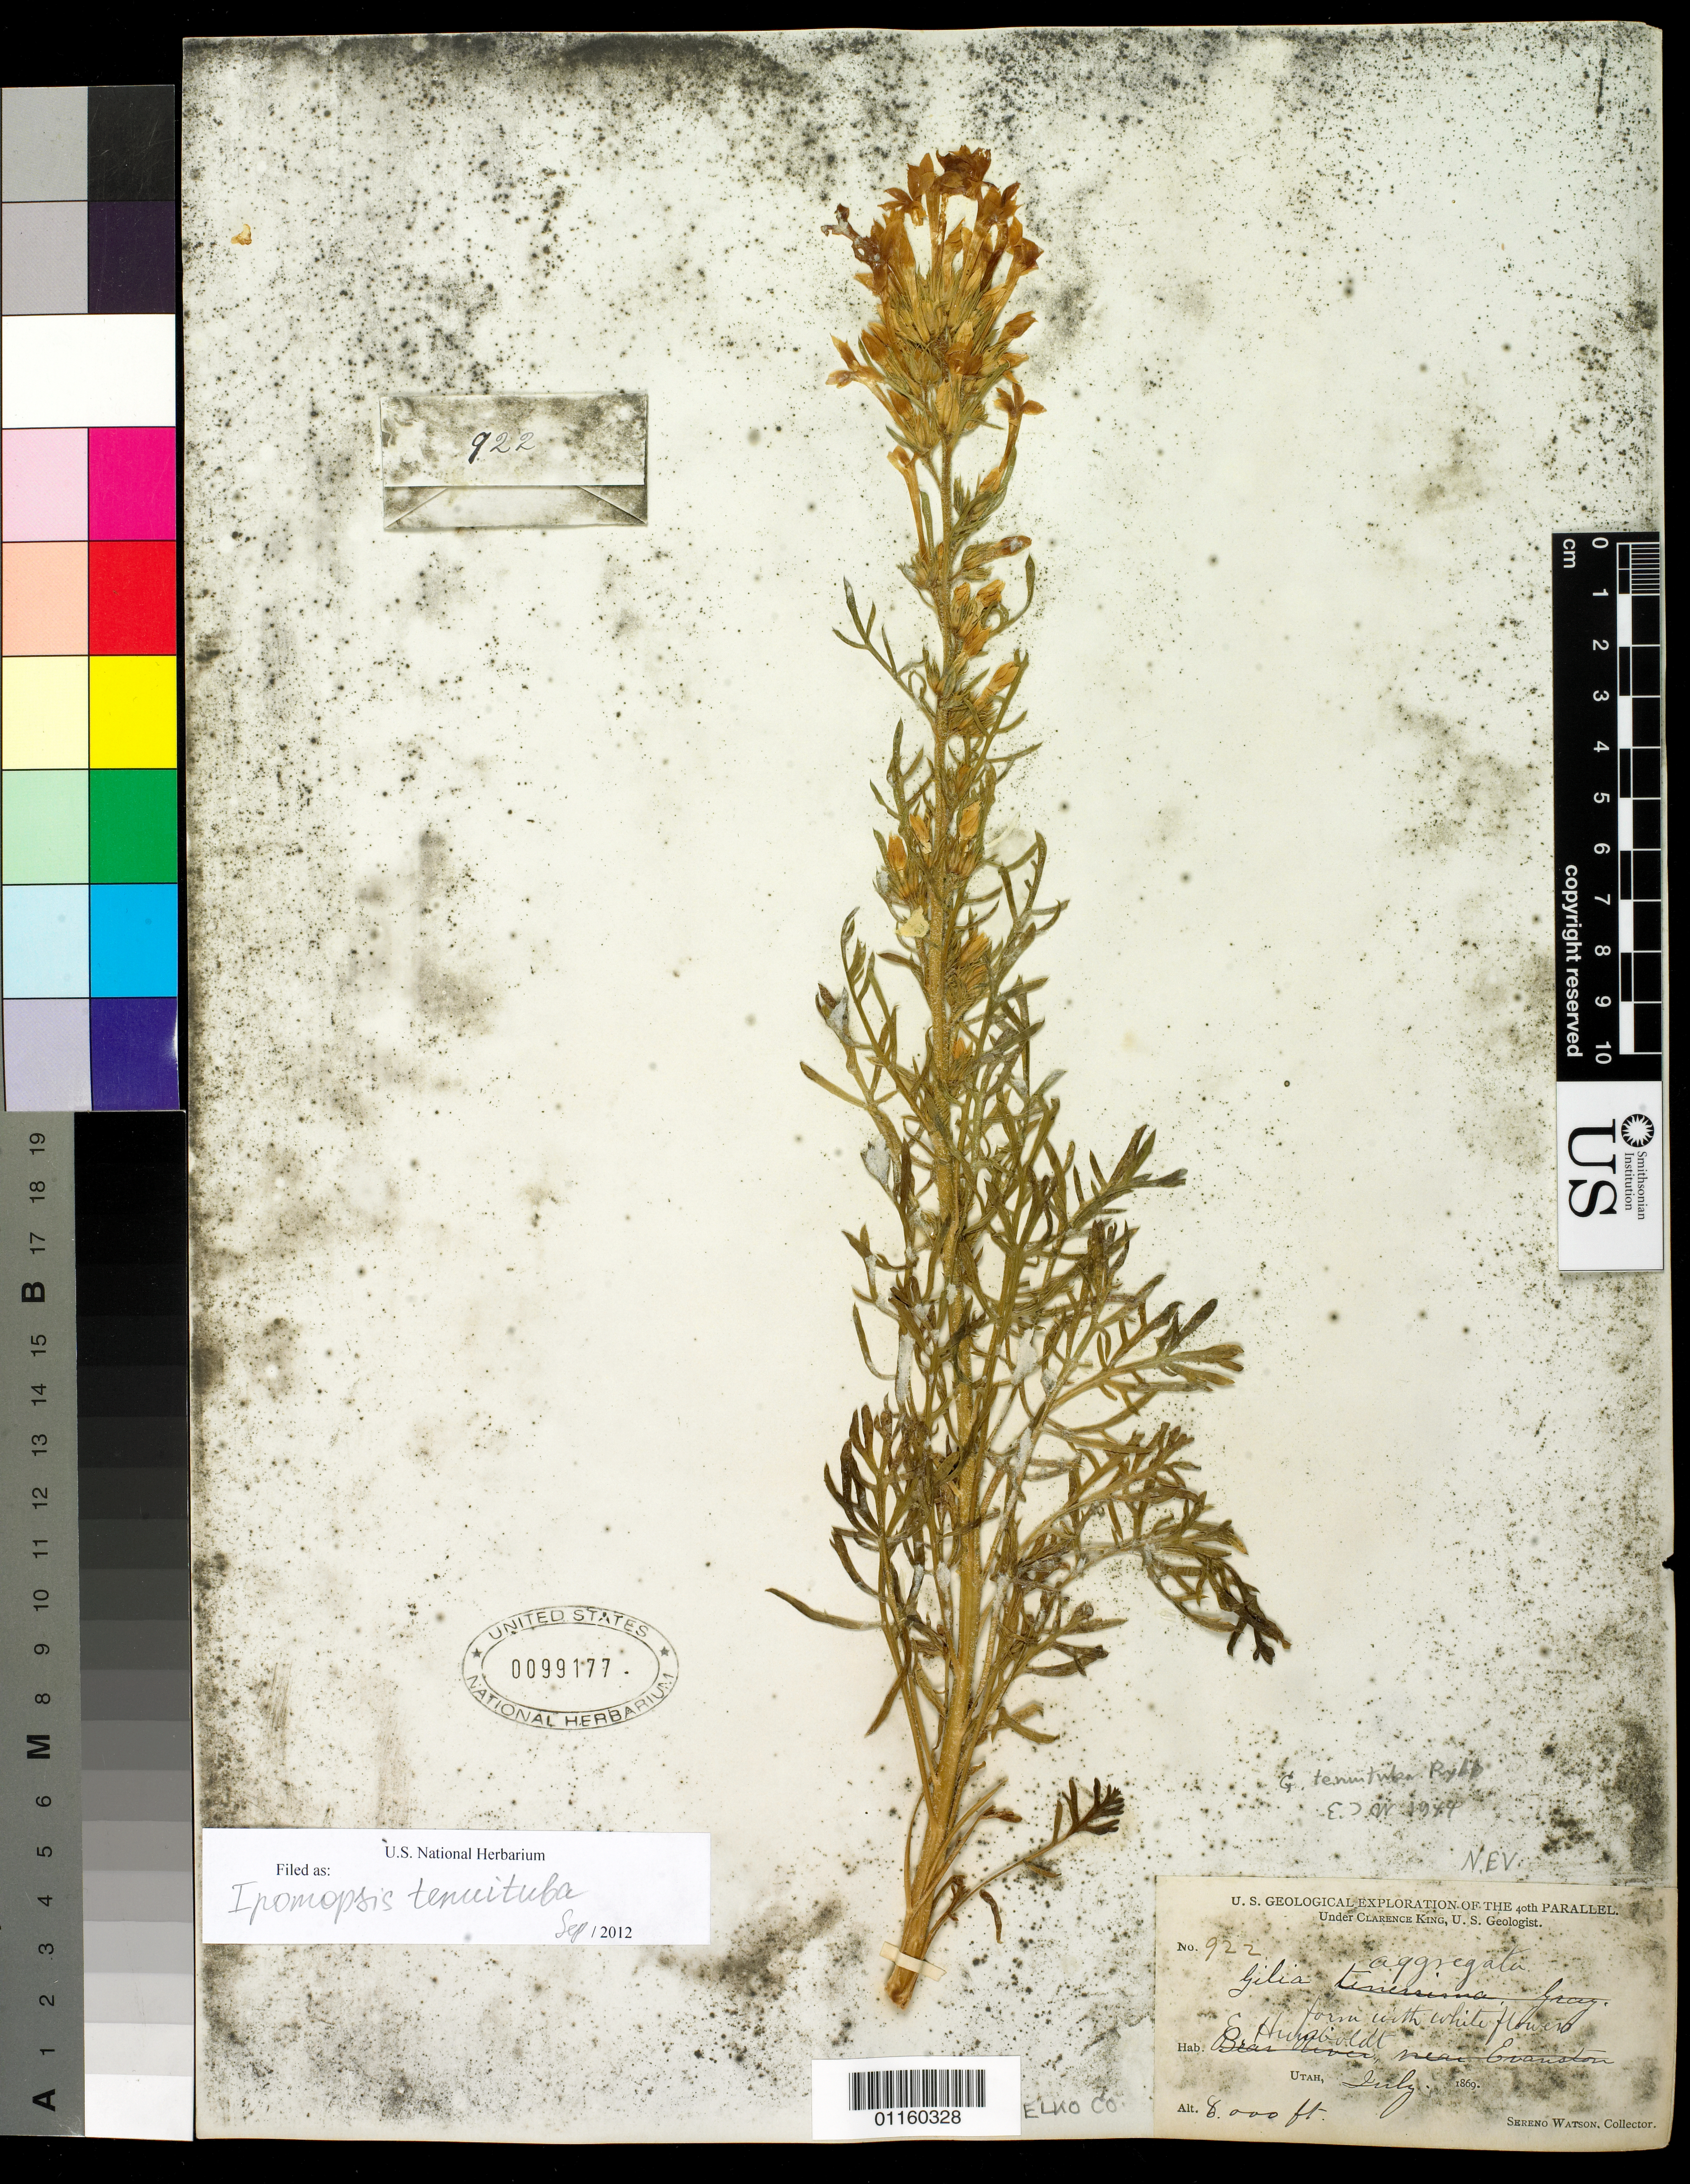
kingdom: Plantae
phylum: Tracheophyta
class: Magnoliopsida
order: Ericales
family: Polemoniaceae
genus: Ipomopsis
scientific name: Ipomopsis tenuituba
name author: (Rydb.) V.E. Grant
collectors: S. Watson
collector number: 922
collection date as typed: Jul 1869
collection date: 1869-07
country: United States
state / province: Utah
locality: E. Humboldt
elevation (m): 2438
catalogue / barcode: US 99177